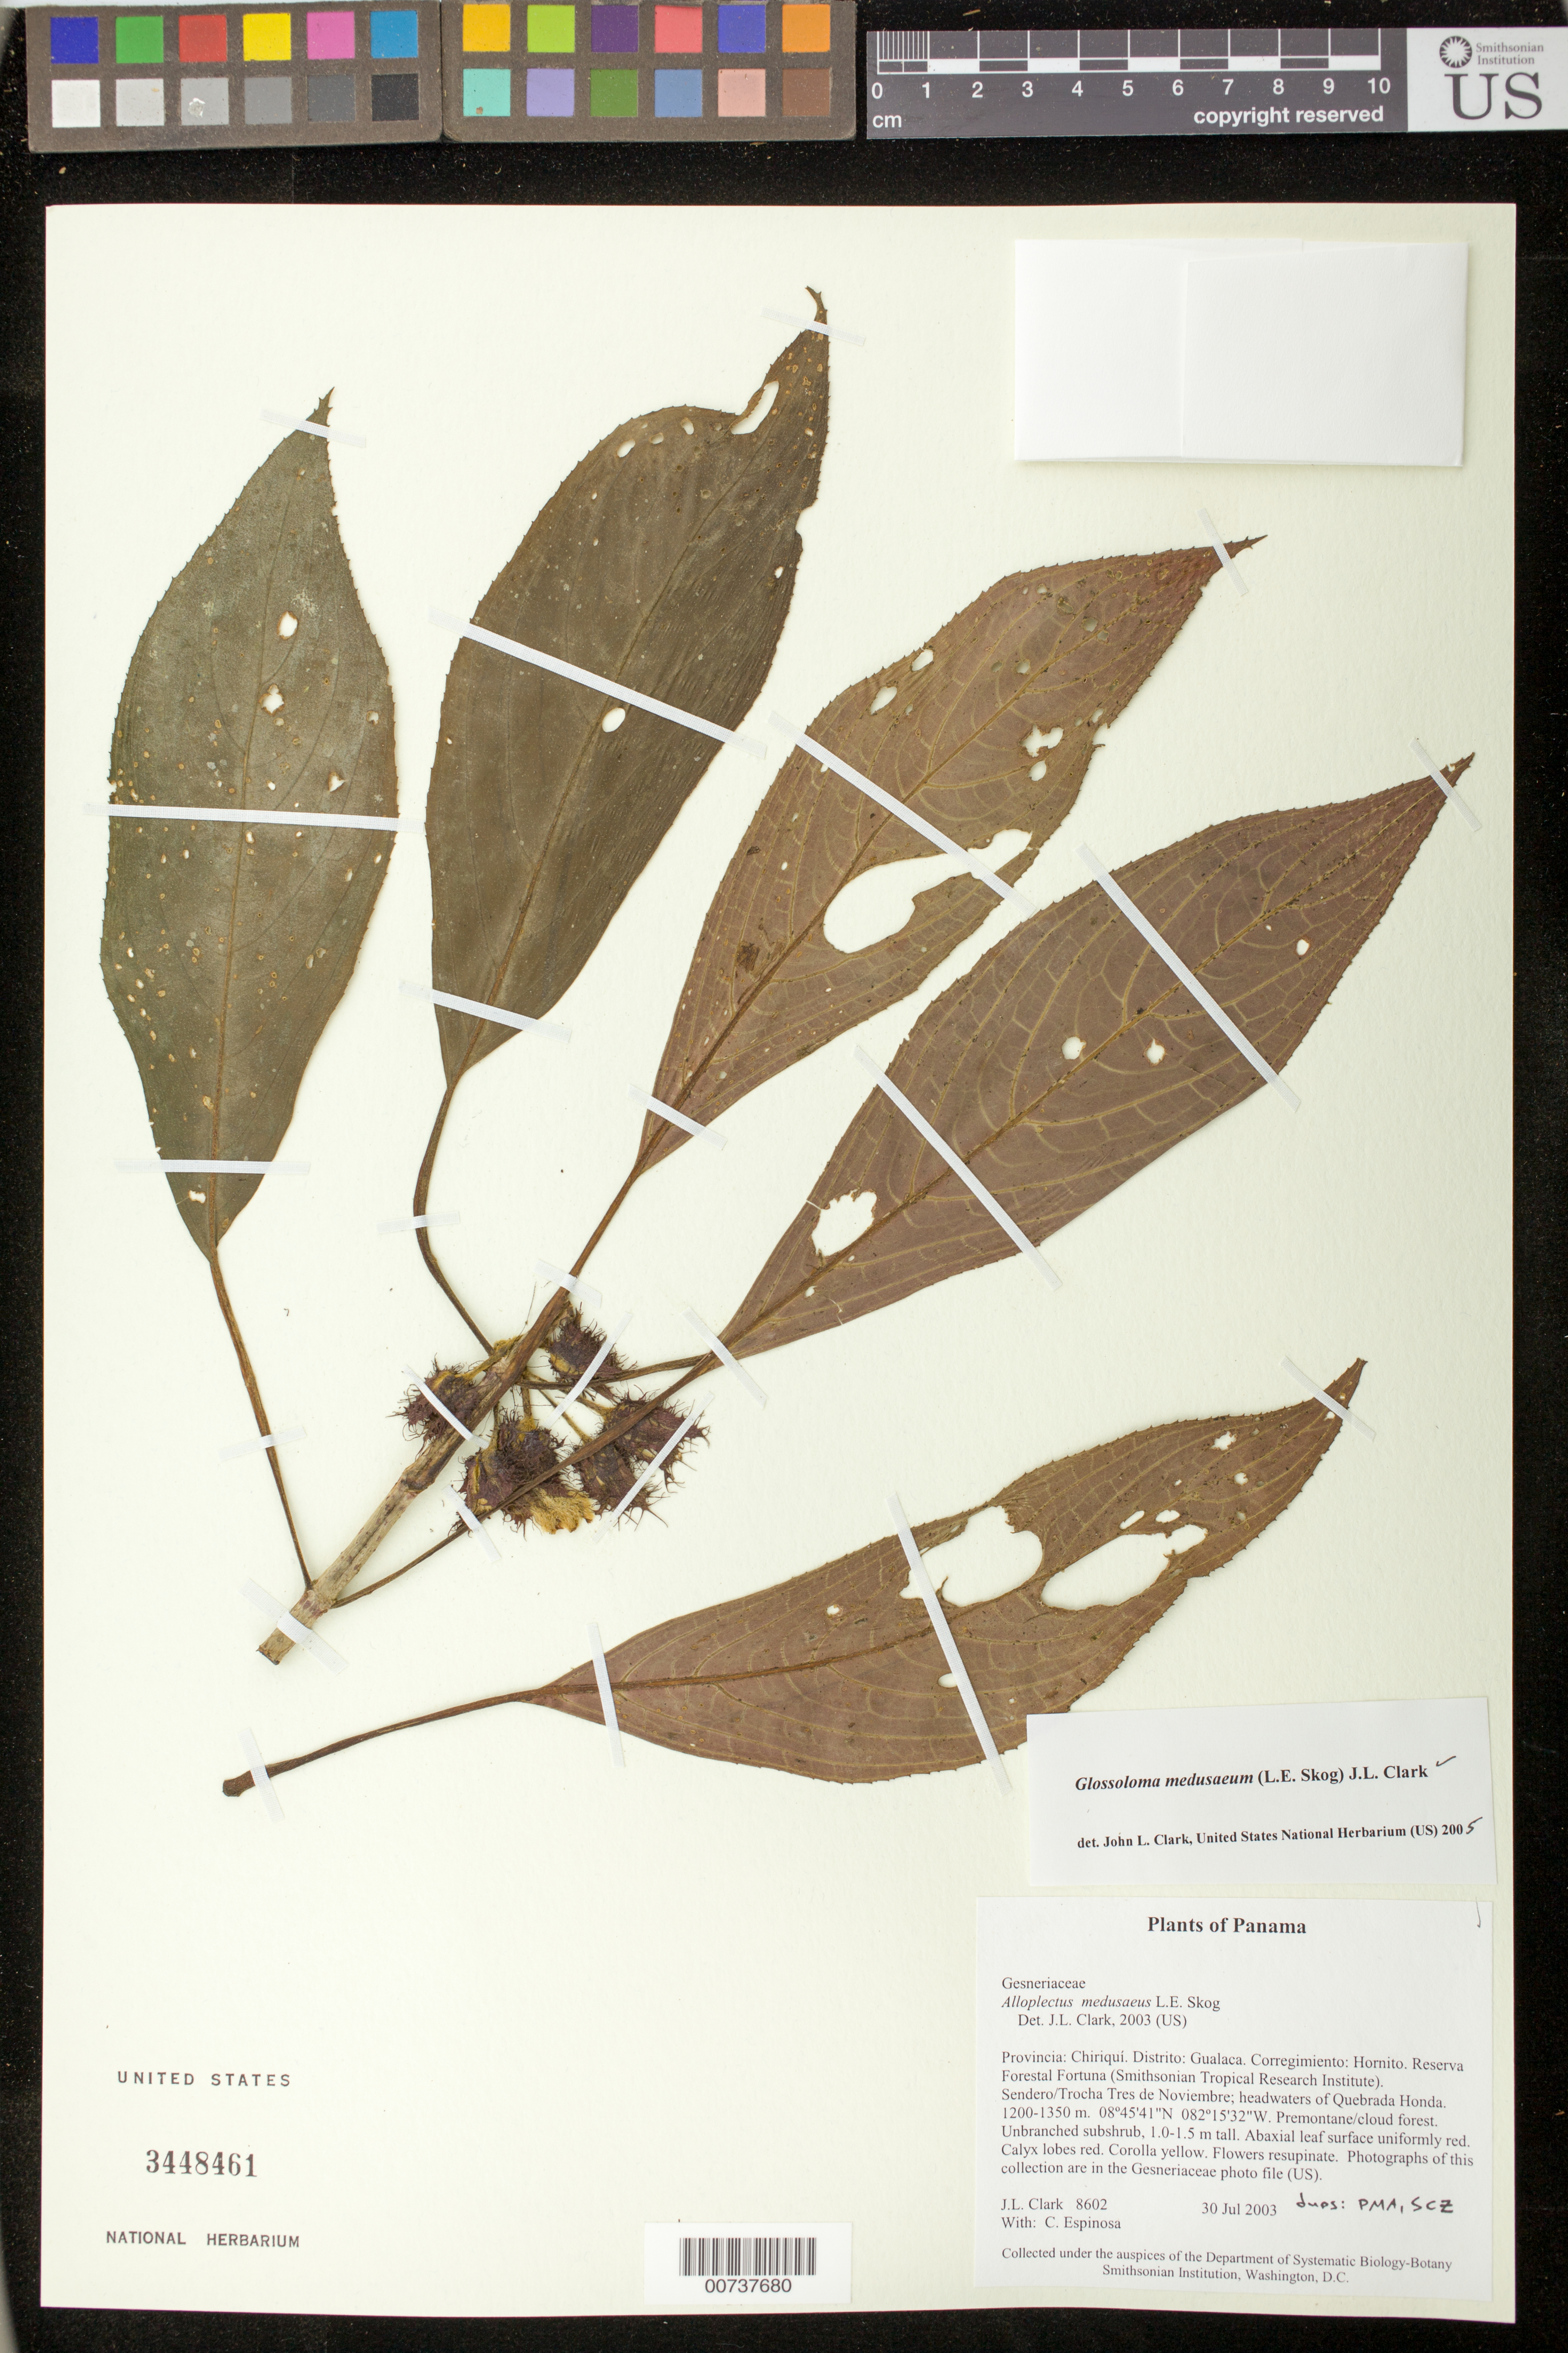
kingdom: Plantae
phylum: Tracheophyta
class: Magnoliopsida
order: Lamiales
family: Gesneriaceae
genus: Glossoloma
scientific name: Glossoloma medusaeum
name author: (L.E. Skog) J.L. Clark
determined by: Clark, J. L., (SEL), The Marie Selby Botanical Garden (UNITED STATES)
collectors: J. L. Clark & C. Espinosa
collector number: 8602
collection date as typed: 30 Jul 2003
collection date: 2003-07-30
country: Panama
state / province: Chiriqui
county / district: Gualaca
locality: Gualaca. Corregimiento: Hornito. Reserva Forestal Fortuna (Smithsonian Tropical Research Institute). Sendero/Trocha Tres de Noviembre; headwaters of Quebrada Honda.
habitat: Premontane/cloud forest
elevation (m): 1200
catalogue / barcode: US 3448461